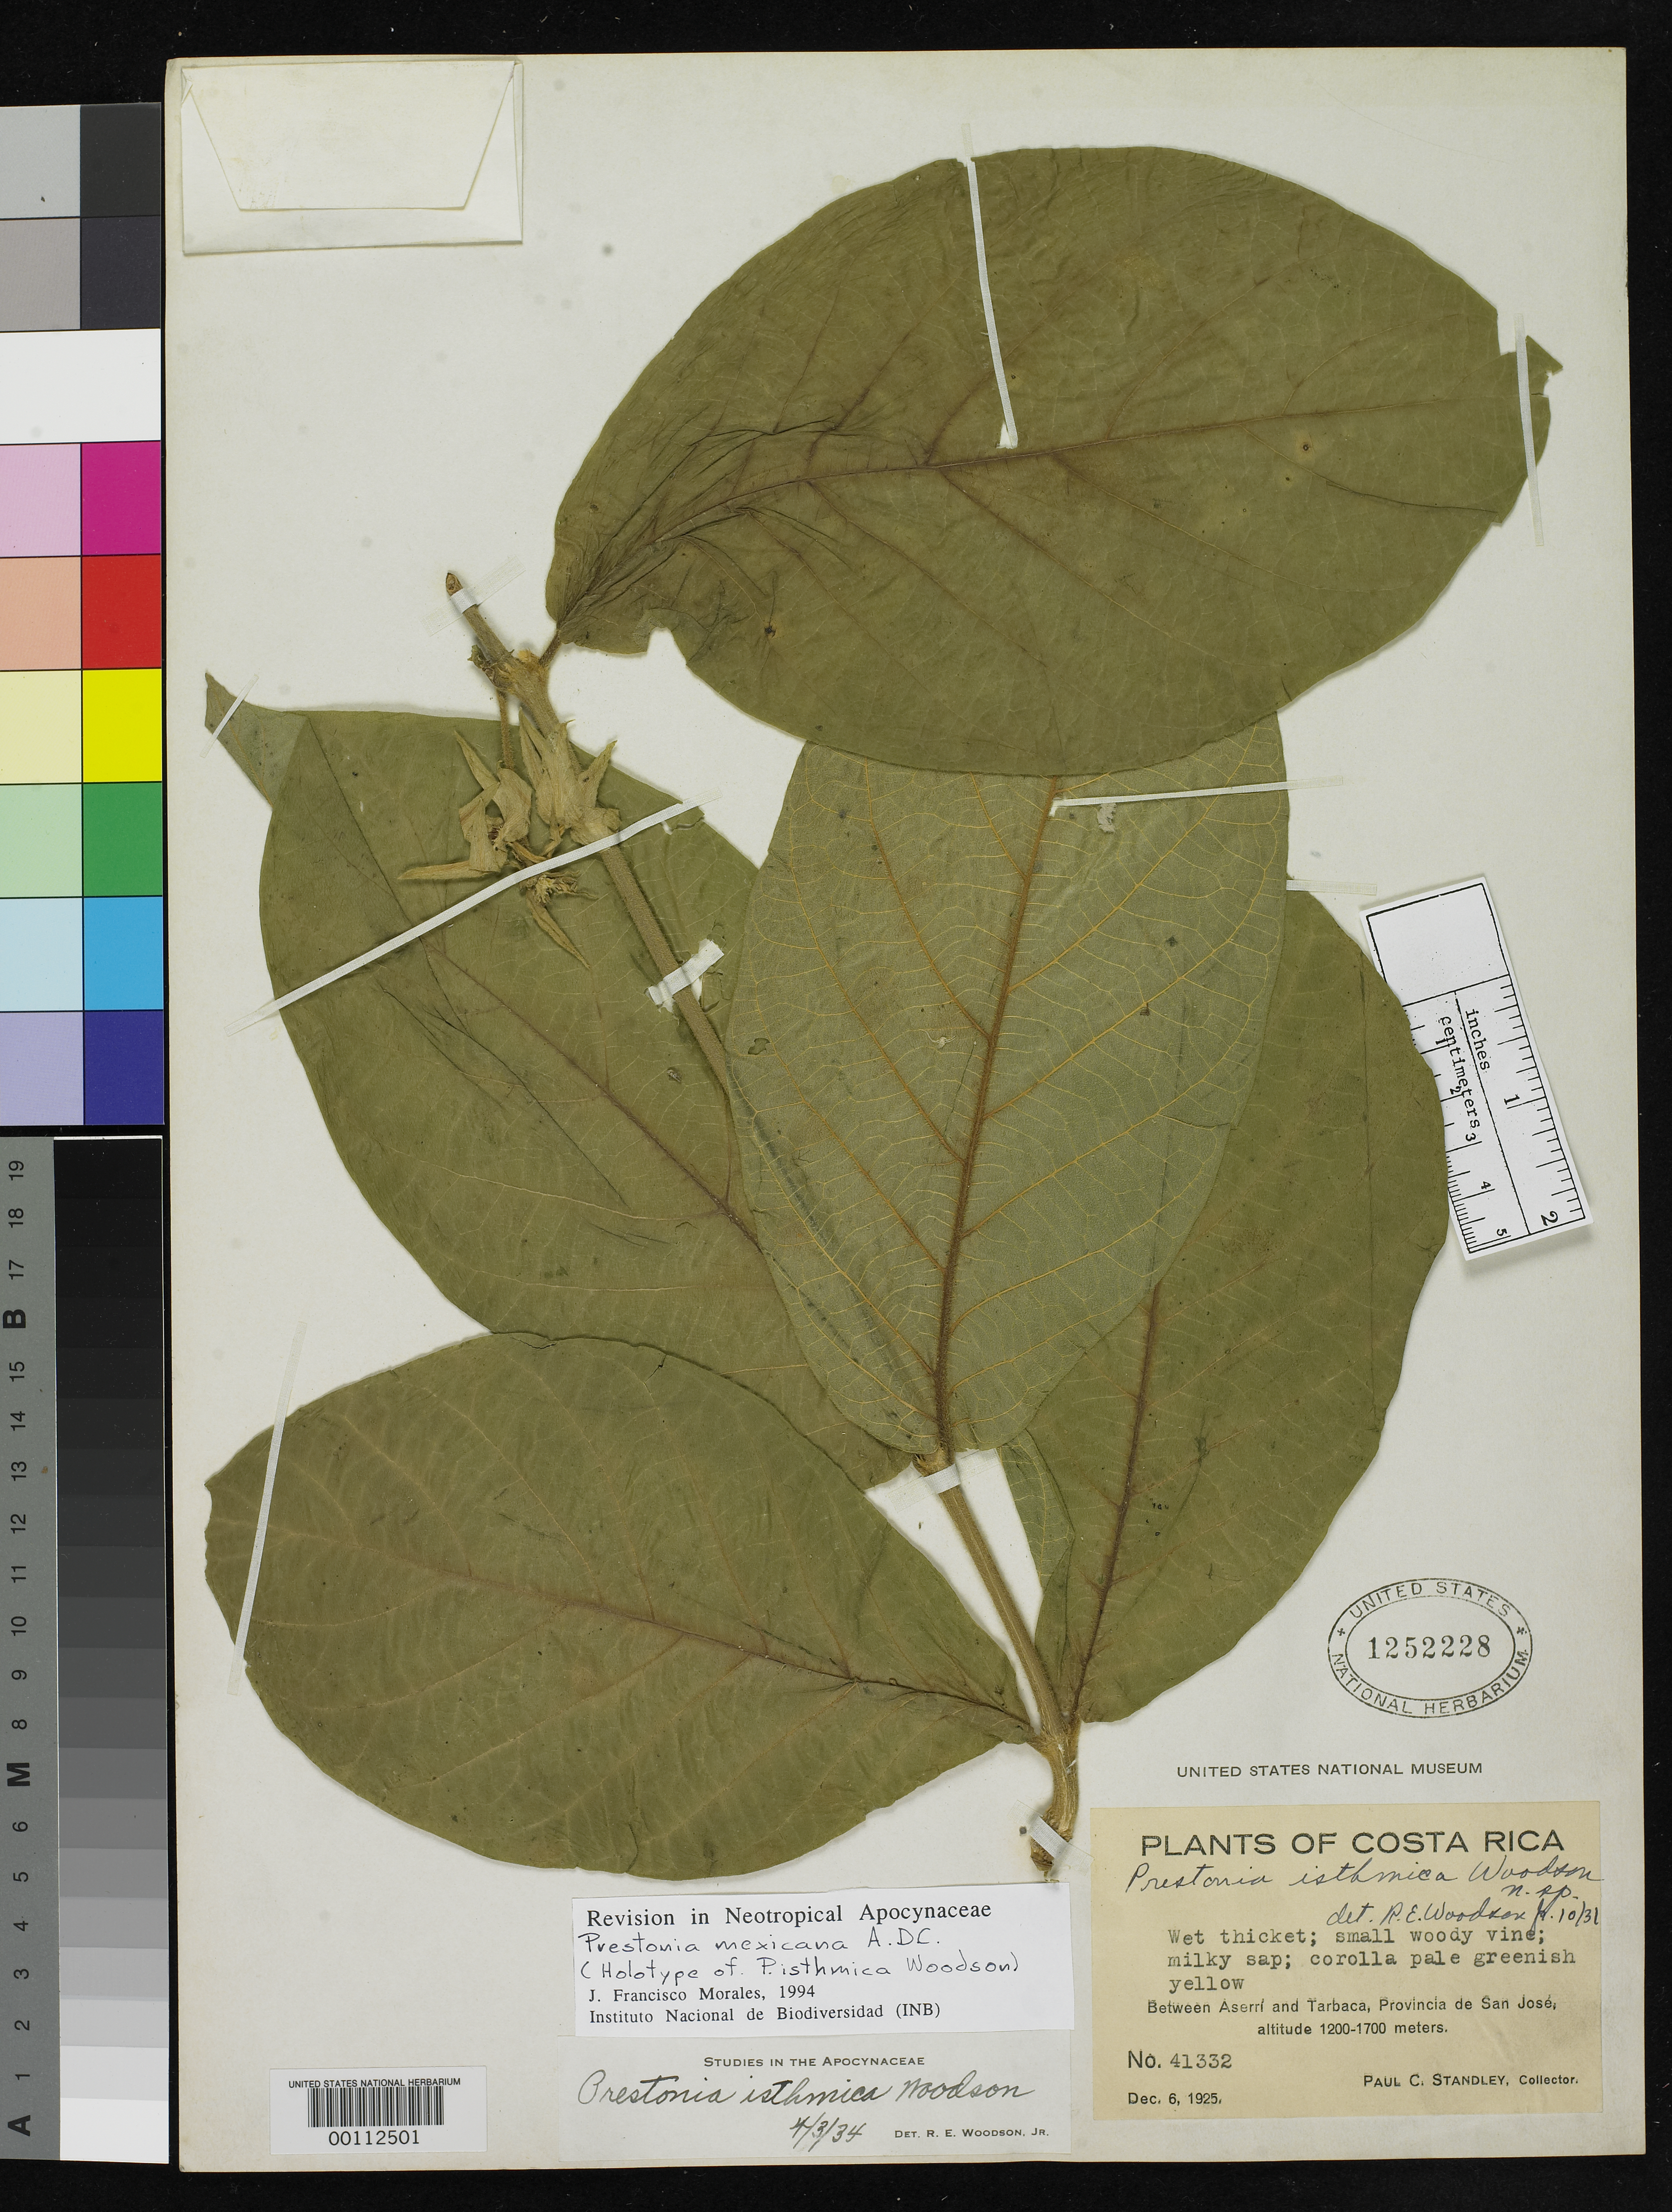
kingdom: Plantae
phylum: Tracheophyta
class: Magnoliopsida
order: Gentianales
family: Apocynaceae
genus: Prestonia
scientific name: Prestonia isthmica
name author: Woodson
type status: Holotype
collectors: P. C. Standley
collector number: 41332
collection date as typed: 06 Dec 1925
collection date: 1925-12-06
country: Costa Rica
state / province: San José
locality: Between Aserri and Tarbaca.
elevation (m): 1200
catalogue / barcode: US 1252228